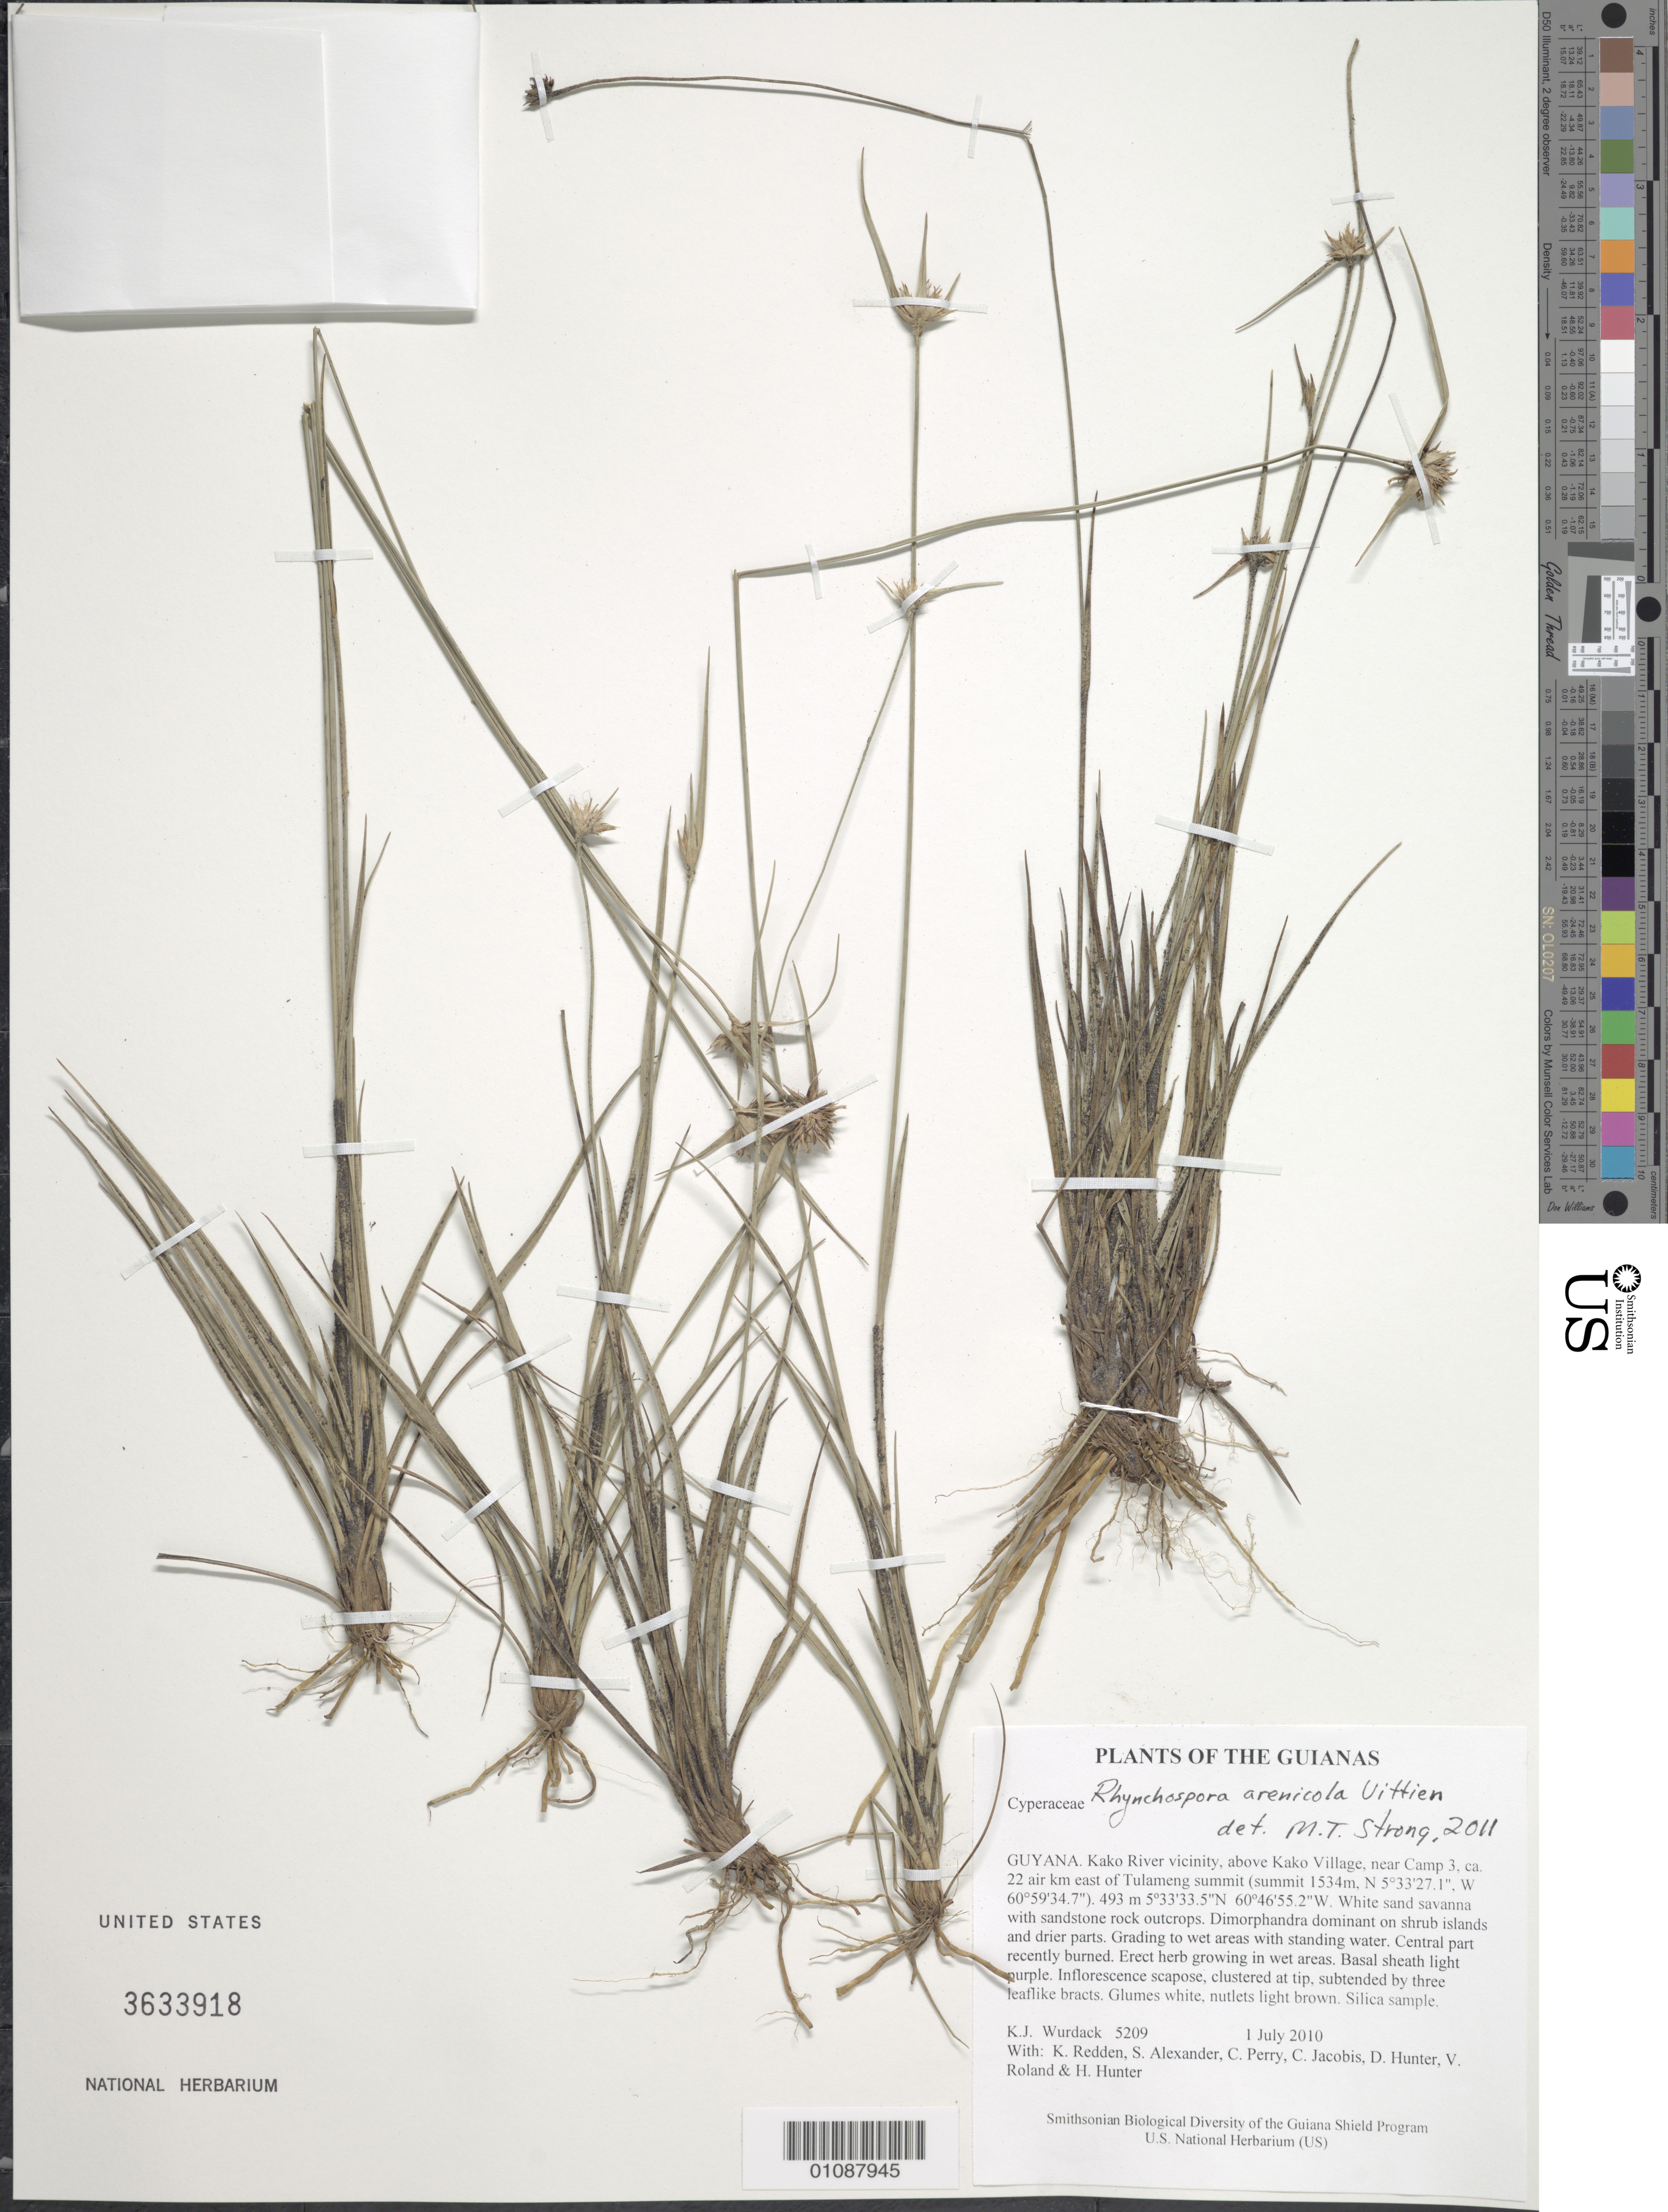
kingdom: Plantae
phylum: Tracheophyta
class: Liliopsida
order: Poales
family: Cyperaceae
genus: Rhynchospora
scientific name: Rhynchospora arenicola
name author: Uittien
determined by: Strong, M. T., (US), Smithsonian Institution - National Museum of Natural History (UNITED STATES)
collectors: K. Wurdack, K. M. Redden, S. N. Alexander, C. Perry, C. Jacobis, D. Hunter, V. Roland & H. Hunter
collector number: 5209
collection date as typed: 1 July 2010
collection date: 2010-07-01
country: Guyana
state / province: Cuyuni-Mazaruni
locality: Kako River vicinity, above Kako Village, near Camp 3, ca. 22 air km east of Tulameng summit (summit 1534m, N 5°33'27.1", W 60°59'34.7")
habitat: White sand savanna with sandstone rock outcrops. Dimorphandra dominant on shrub islands and drier parts. Grading to wet areas with standing water. Central part recently burned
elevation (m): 493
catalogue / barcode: US 3633918